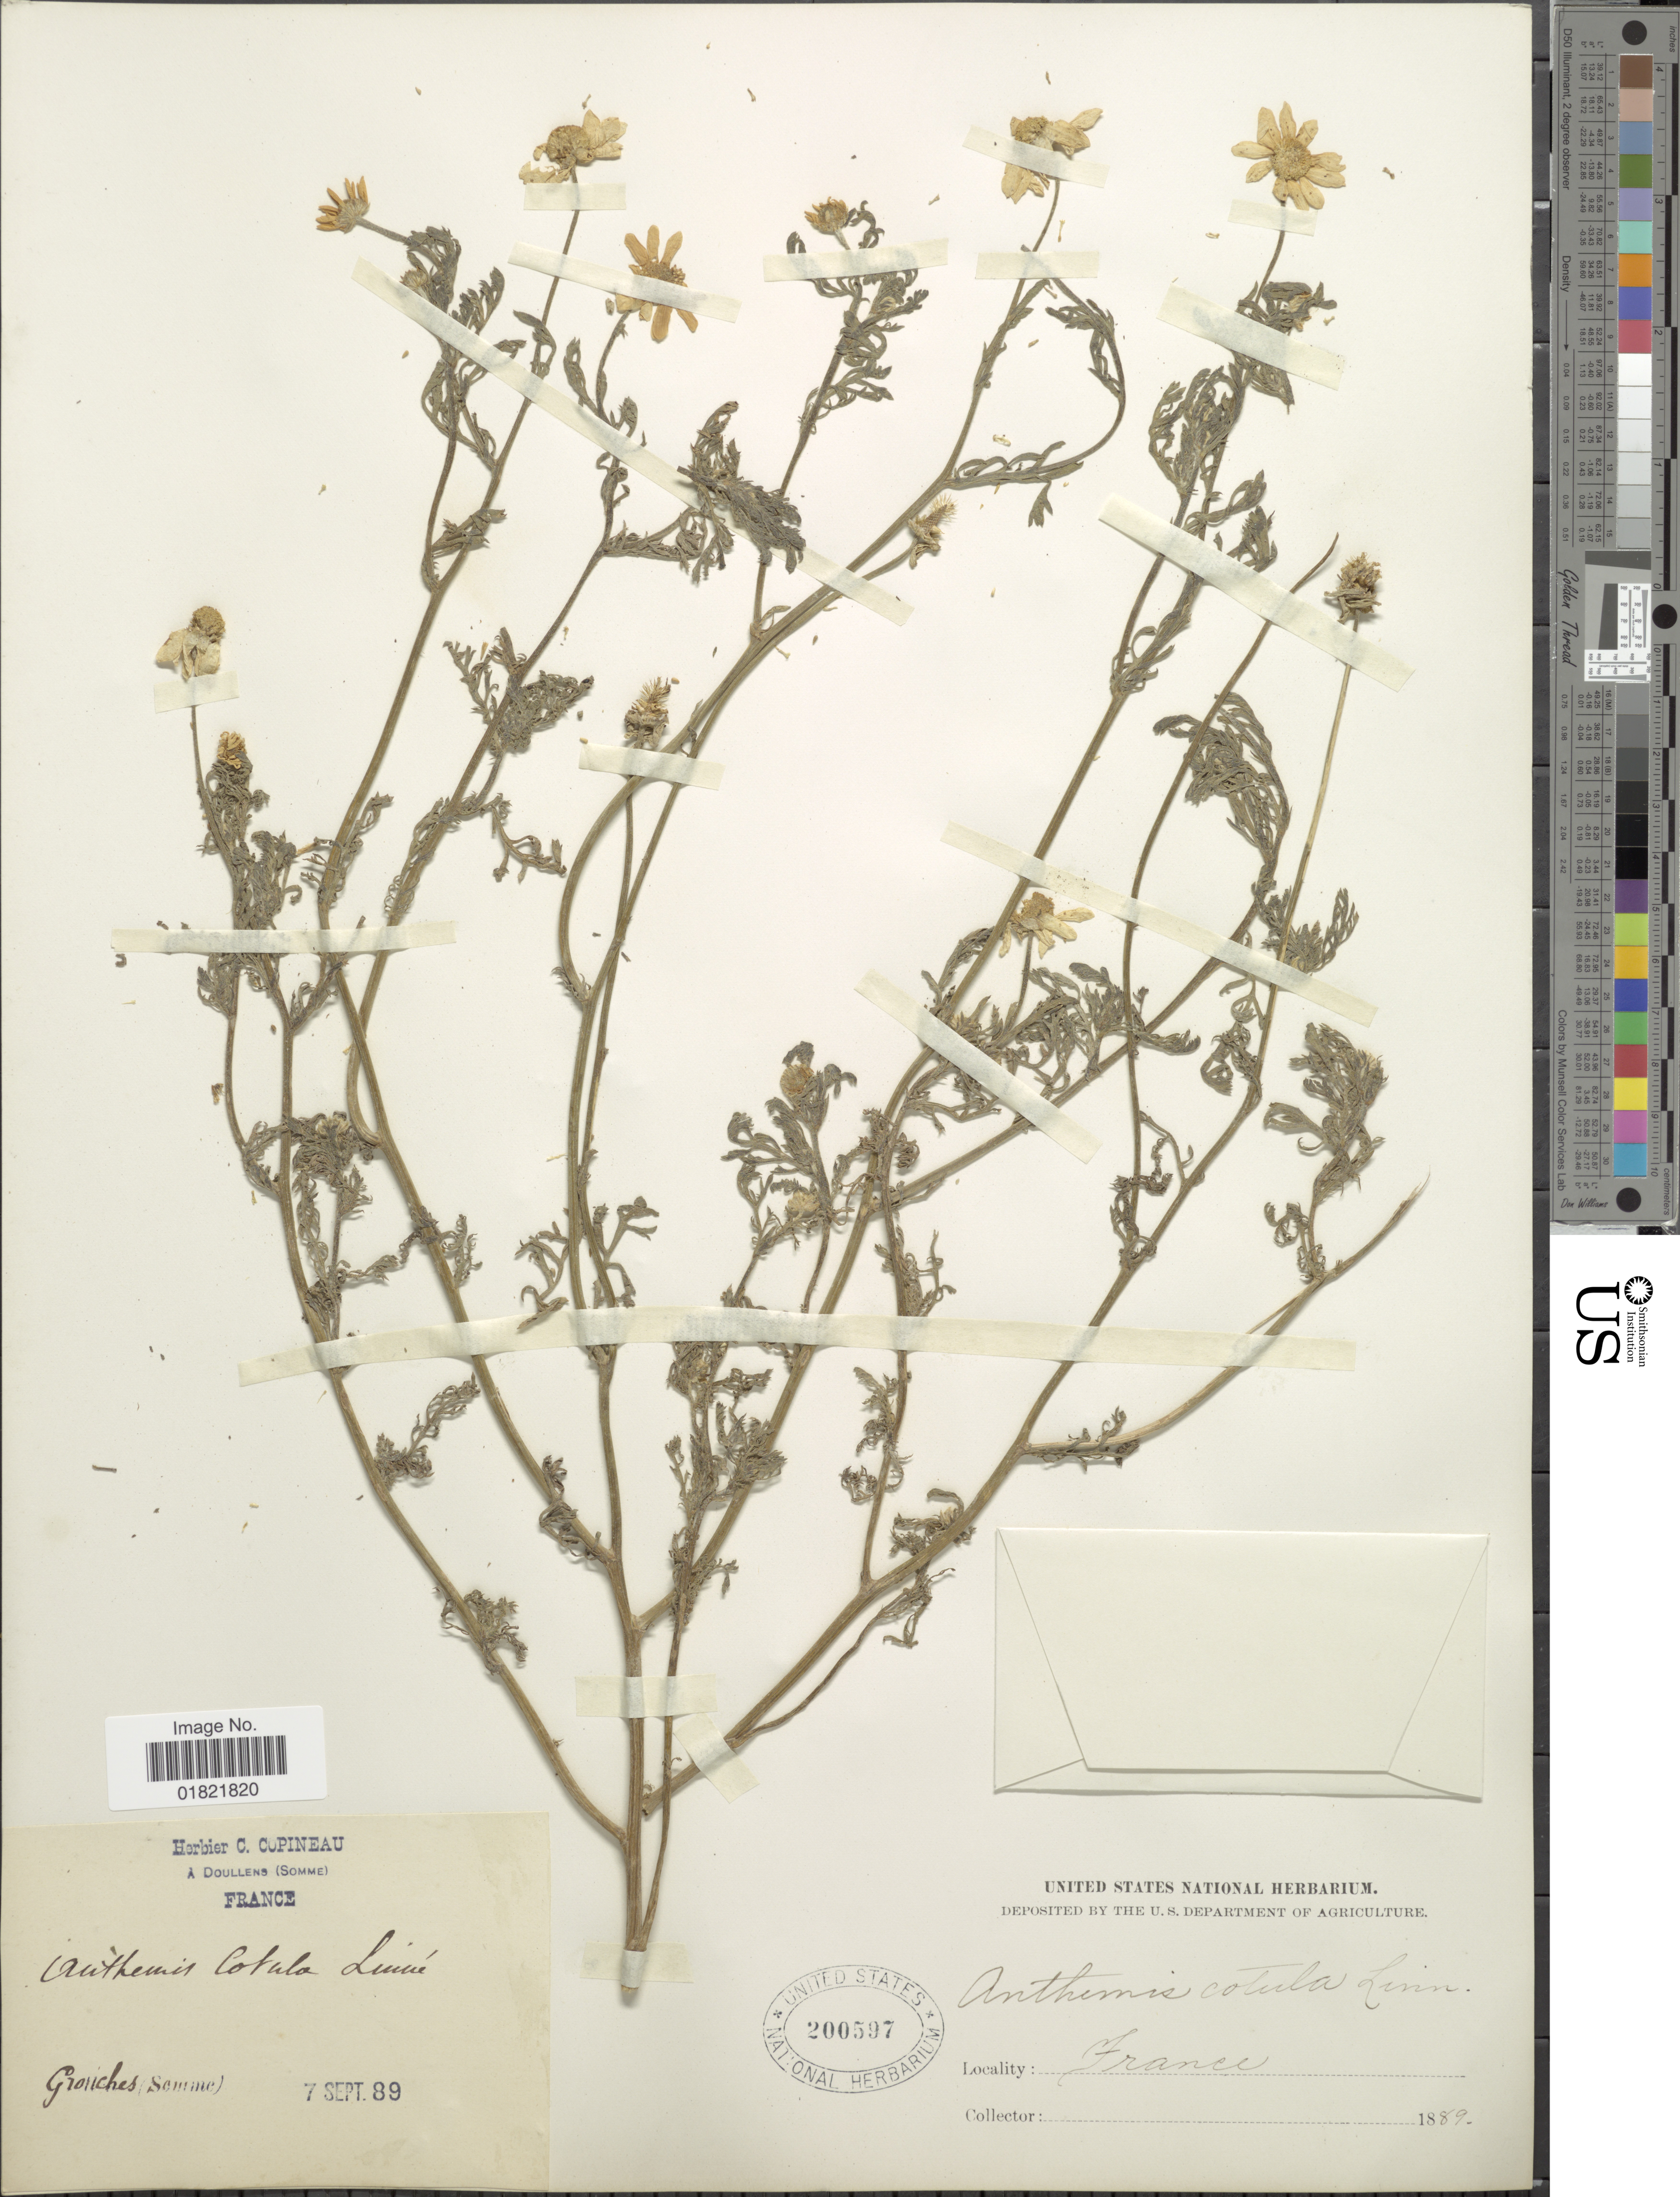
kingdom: Plantae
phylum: Tracheophyta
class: Magnoliopsida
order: Asterales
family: Asteraceae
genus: Anthemis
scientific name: Anthemis cotula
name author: L.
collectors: ex herb. C. Copineau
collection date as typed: Transcribed d/m/y: 7/9/89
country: France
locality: Grouches (Somme)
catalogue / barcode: US 200597